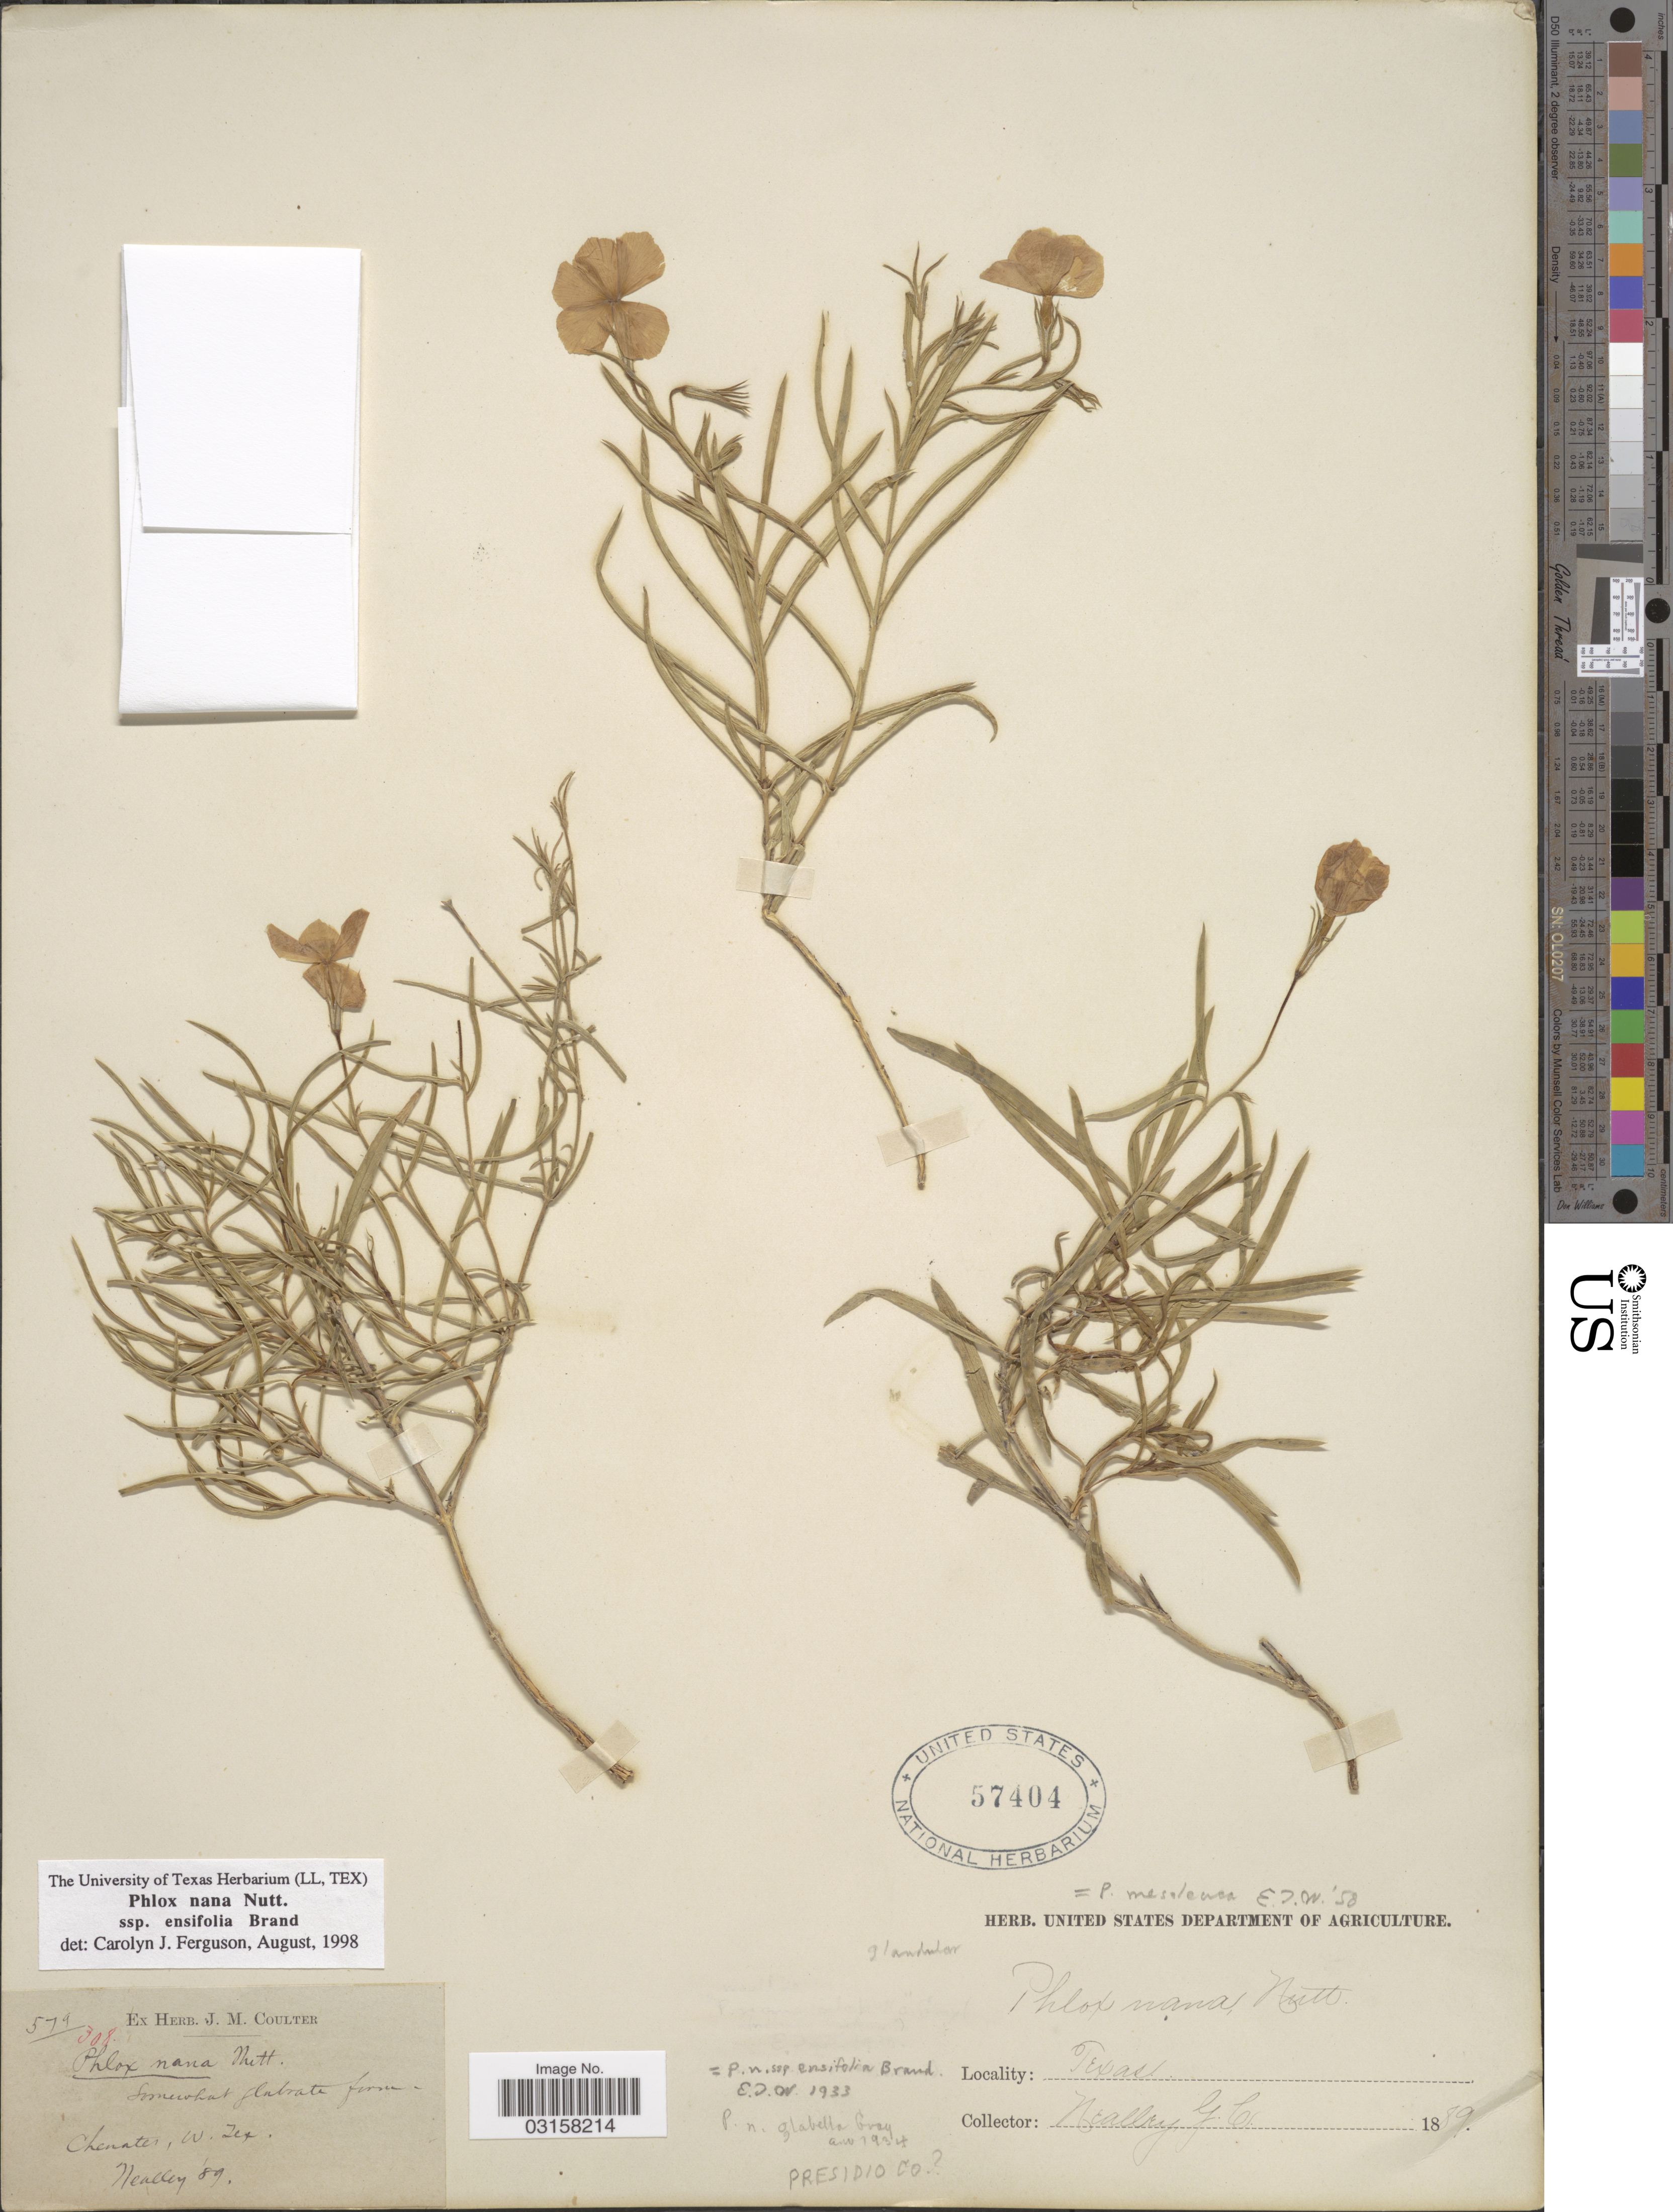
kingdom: Plantae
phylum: Tracheophyta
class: Magnoliopsida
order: Ericales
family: Polemoniaceae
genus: Phlox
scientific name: Phlox mesoleuca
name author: Greene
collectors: G. Neally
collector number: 579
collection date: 1889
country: United States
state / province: Texas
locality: Chenates, W. Tex.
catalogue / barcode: US 57404